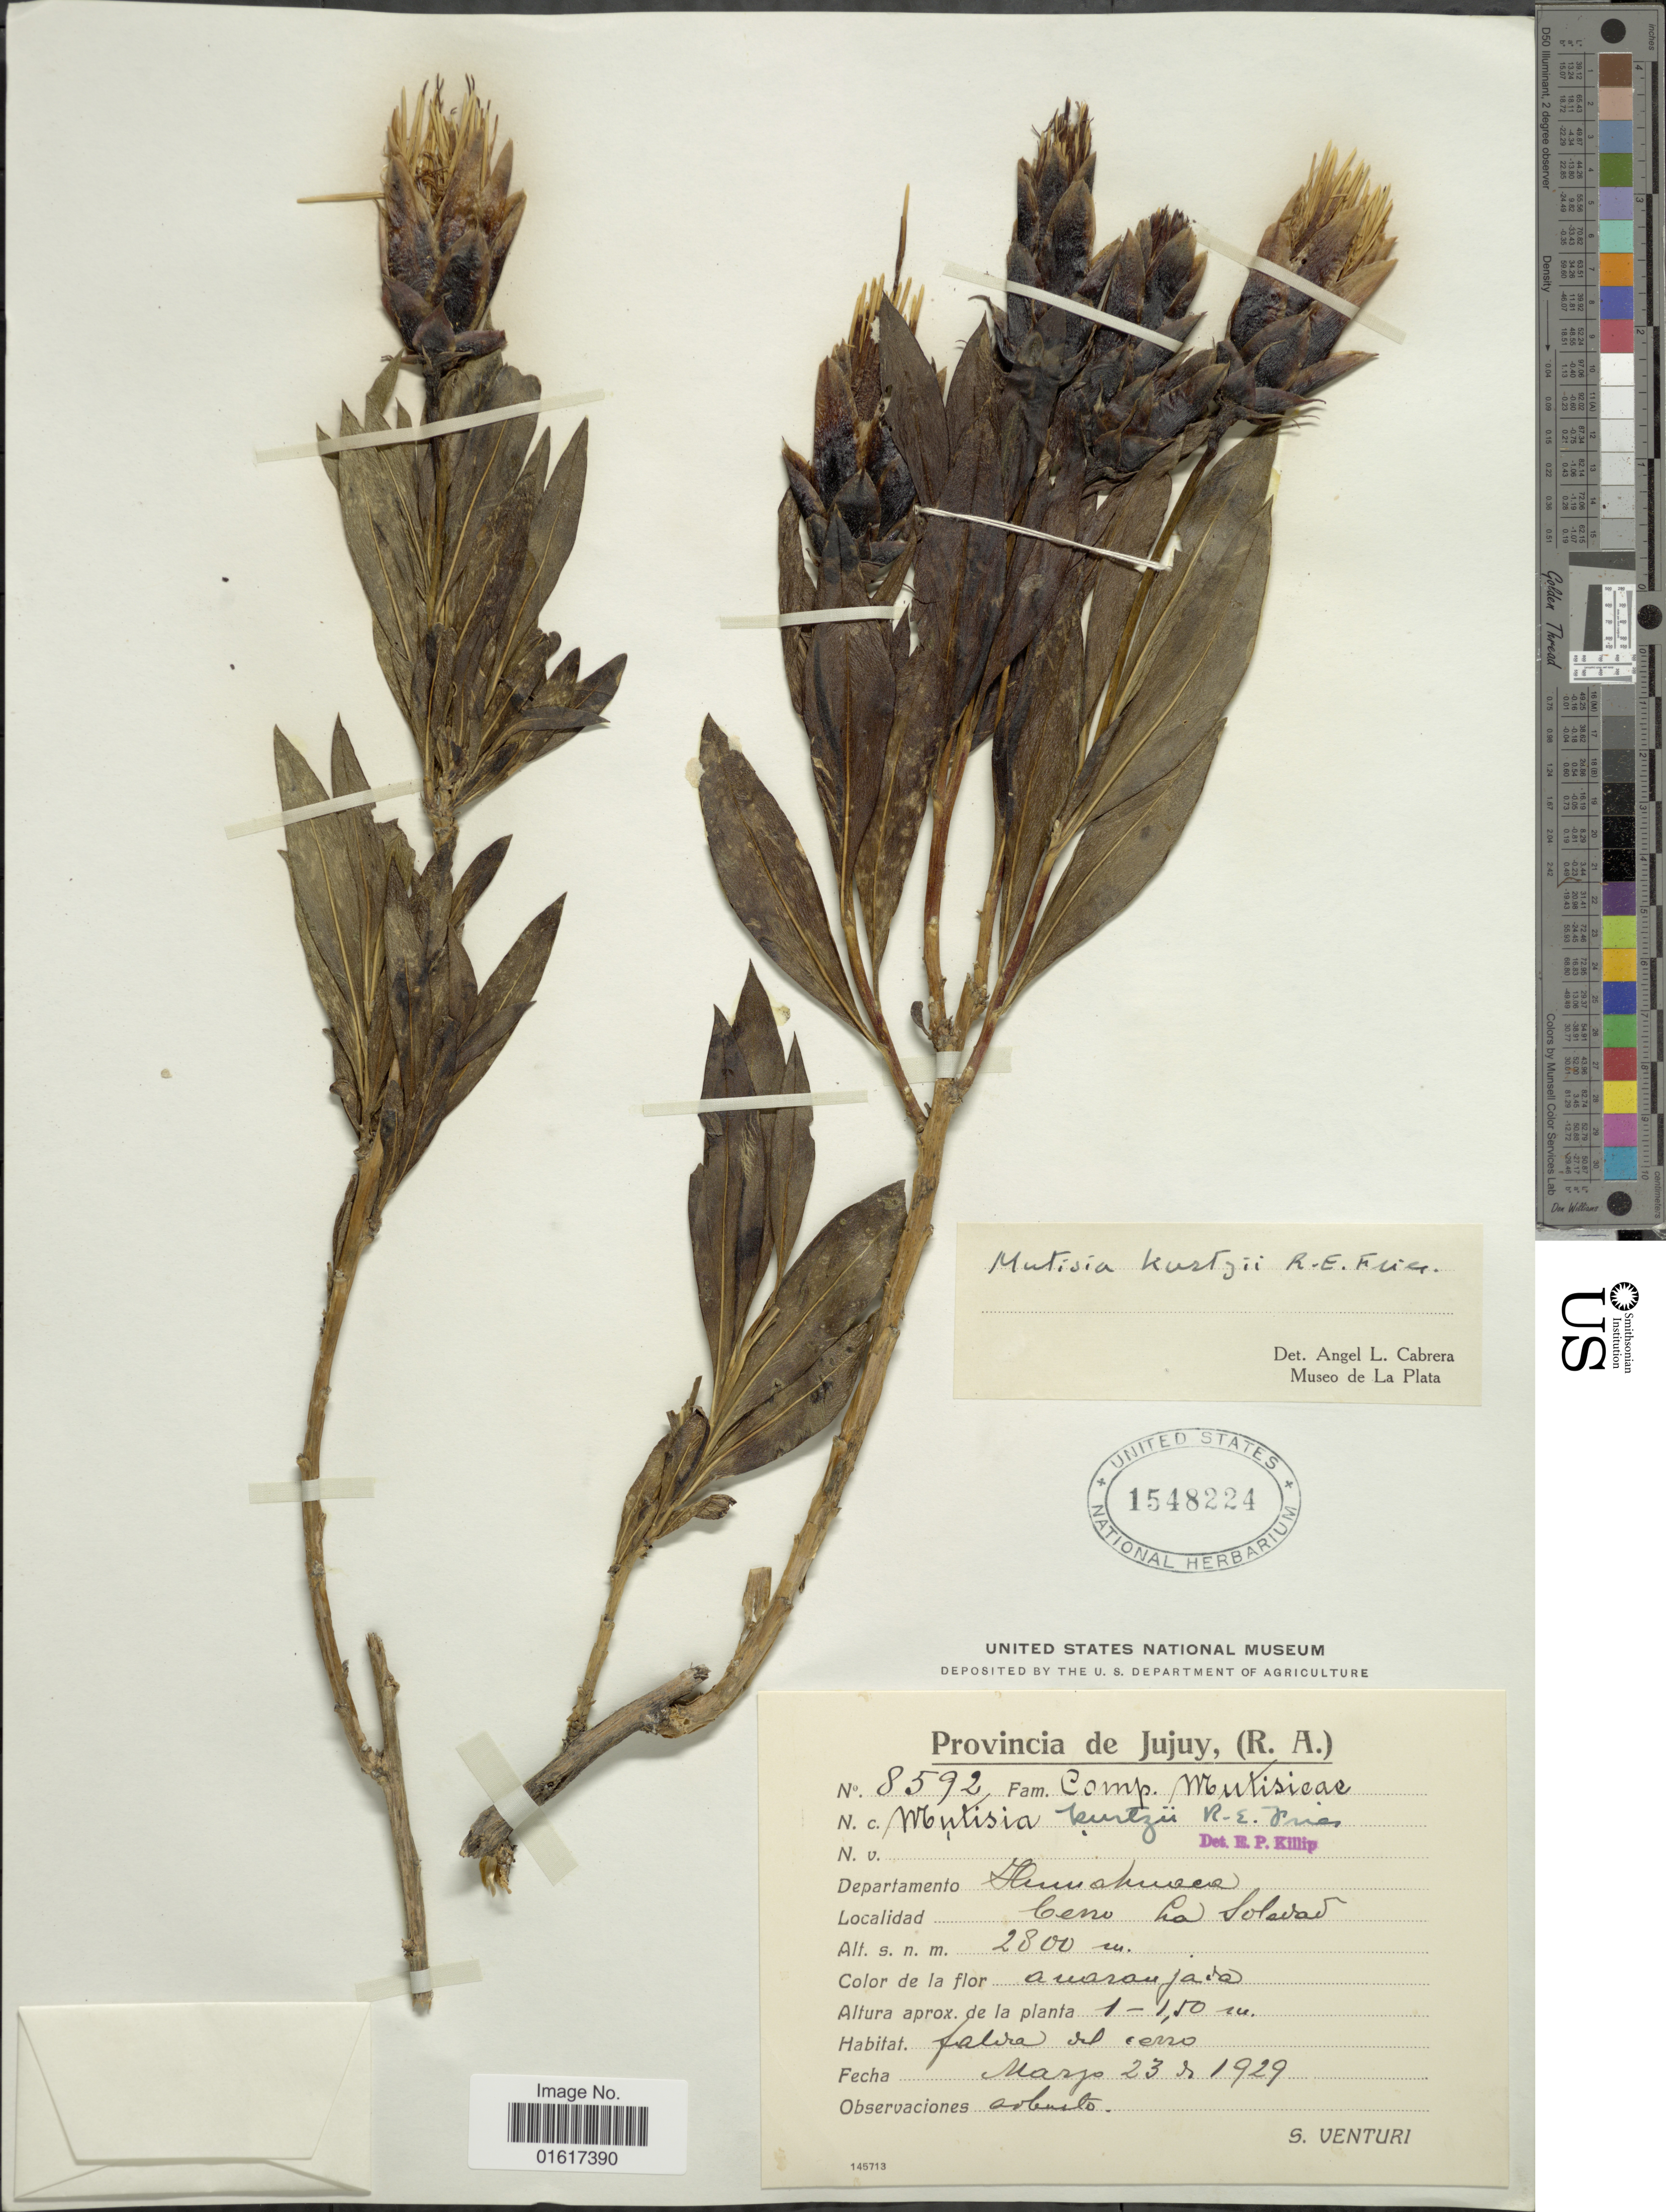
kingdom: Plantae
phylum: Tracheophyta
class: Magnoliopsida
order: Asterales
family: Asteraceae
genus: Mutisia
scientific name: Mutisia kurtzii var. kurtzii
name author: R.E. Fr.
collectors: S. Venturi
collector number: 8592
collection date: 1929-03-23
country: Argentina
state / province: Jujuy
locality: Departamento Humahuanca. Cerro La Solidad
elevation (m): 2800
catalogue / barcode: US 1548224